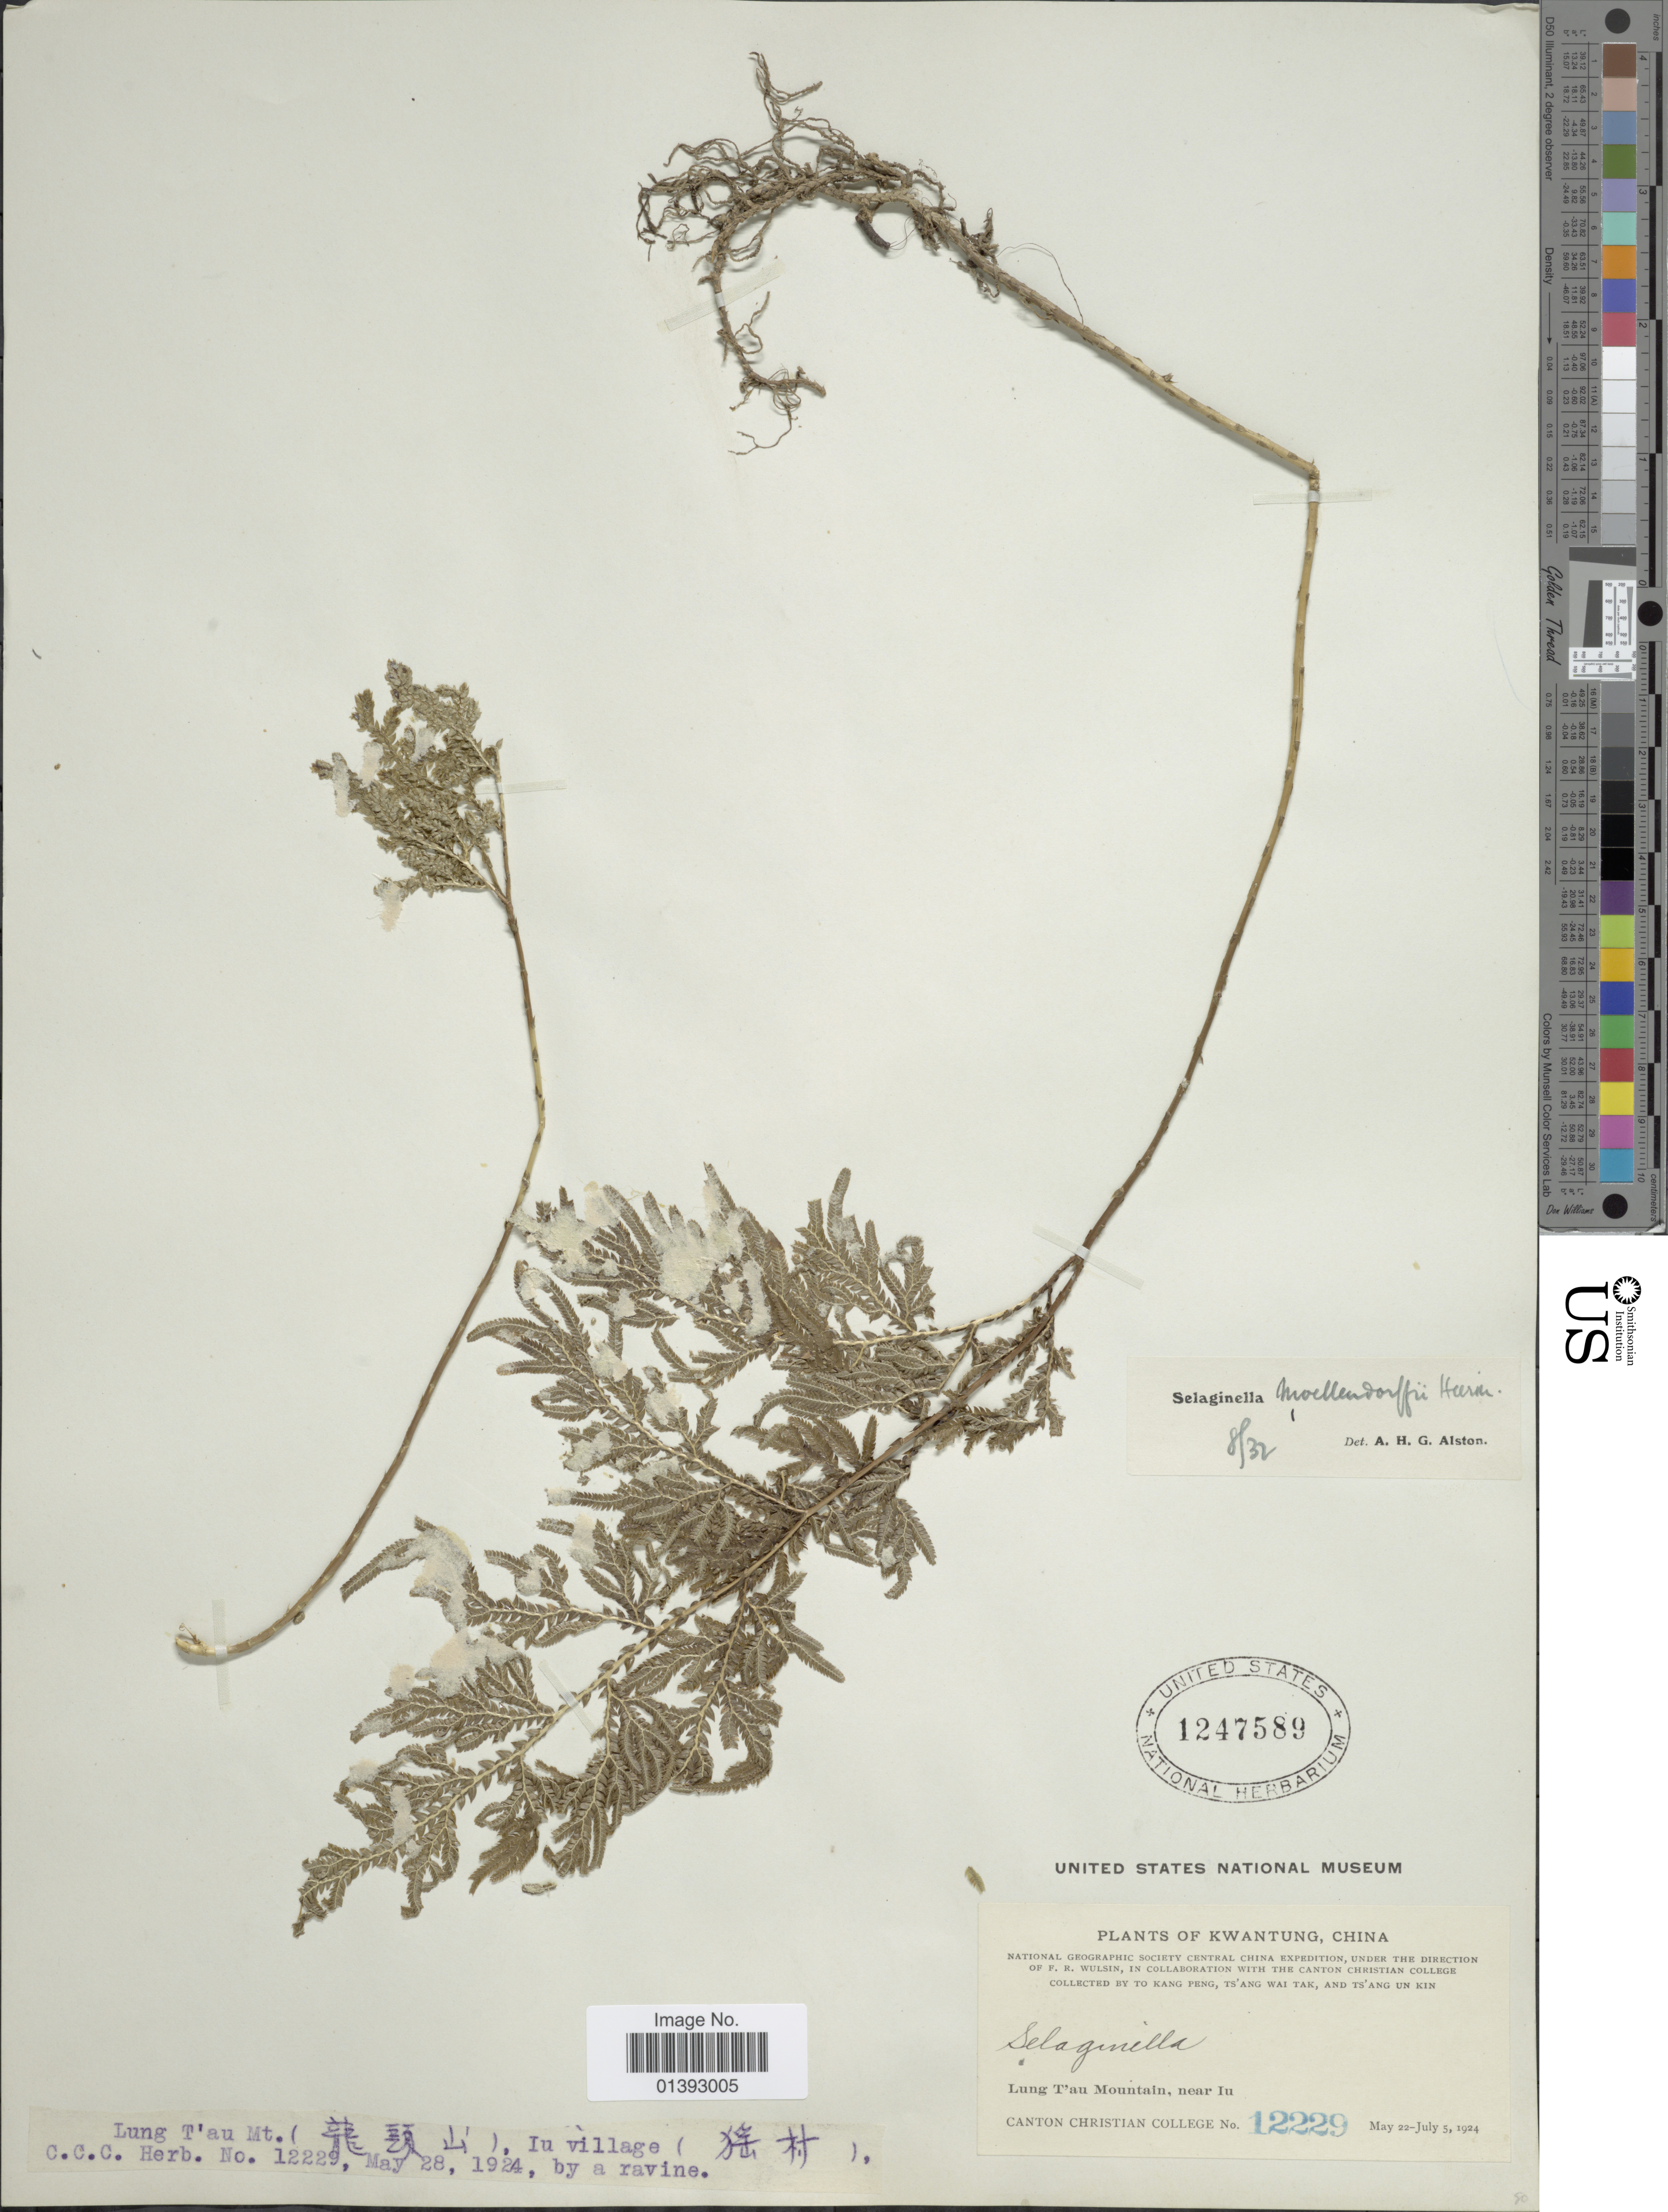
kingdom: Plantae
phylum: Tracheophyta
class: Lycopodiopsida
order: Selaginellales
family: Selaginellaceae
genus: Selaginella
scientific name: Selaginella moellendorffii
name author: Hieron.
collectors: Canton Christian College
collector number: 12229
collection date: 1924-05-22/1924-07-05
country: China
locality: Lung T'au Mountain, near Iu, Kwangtung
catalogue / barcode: US 1247589